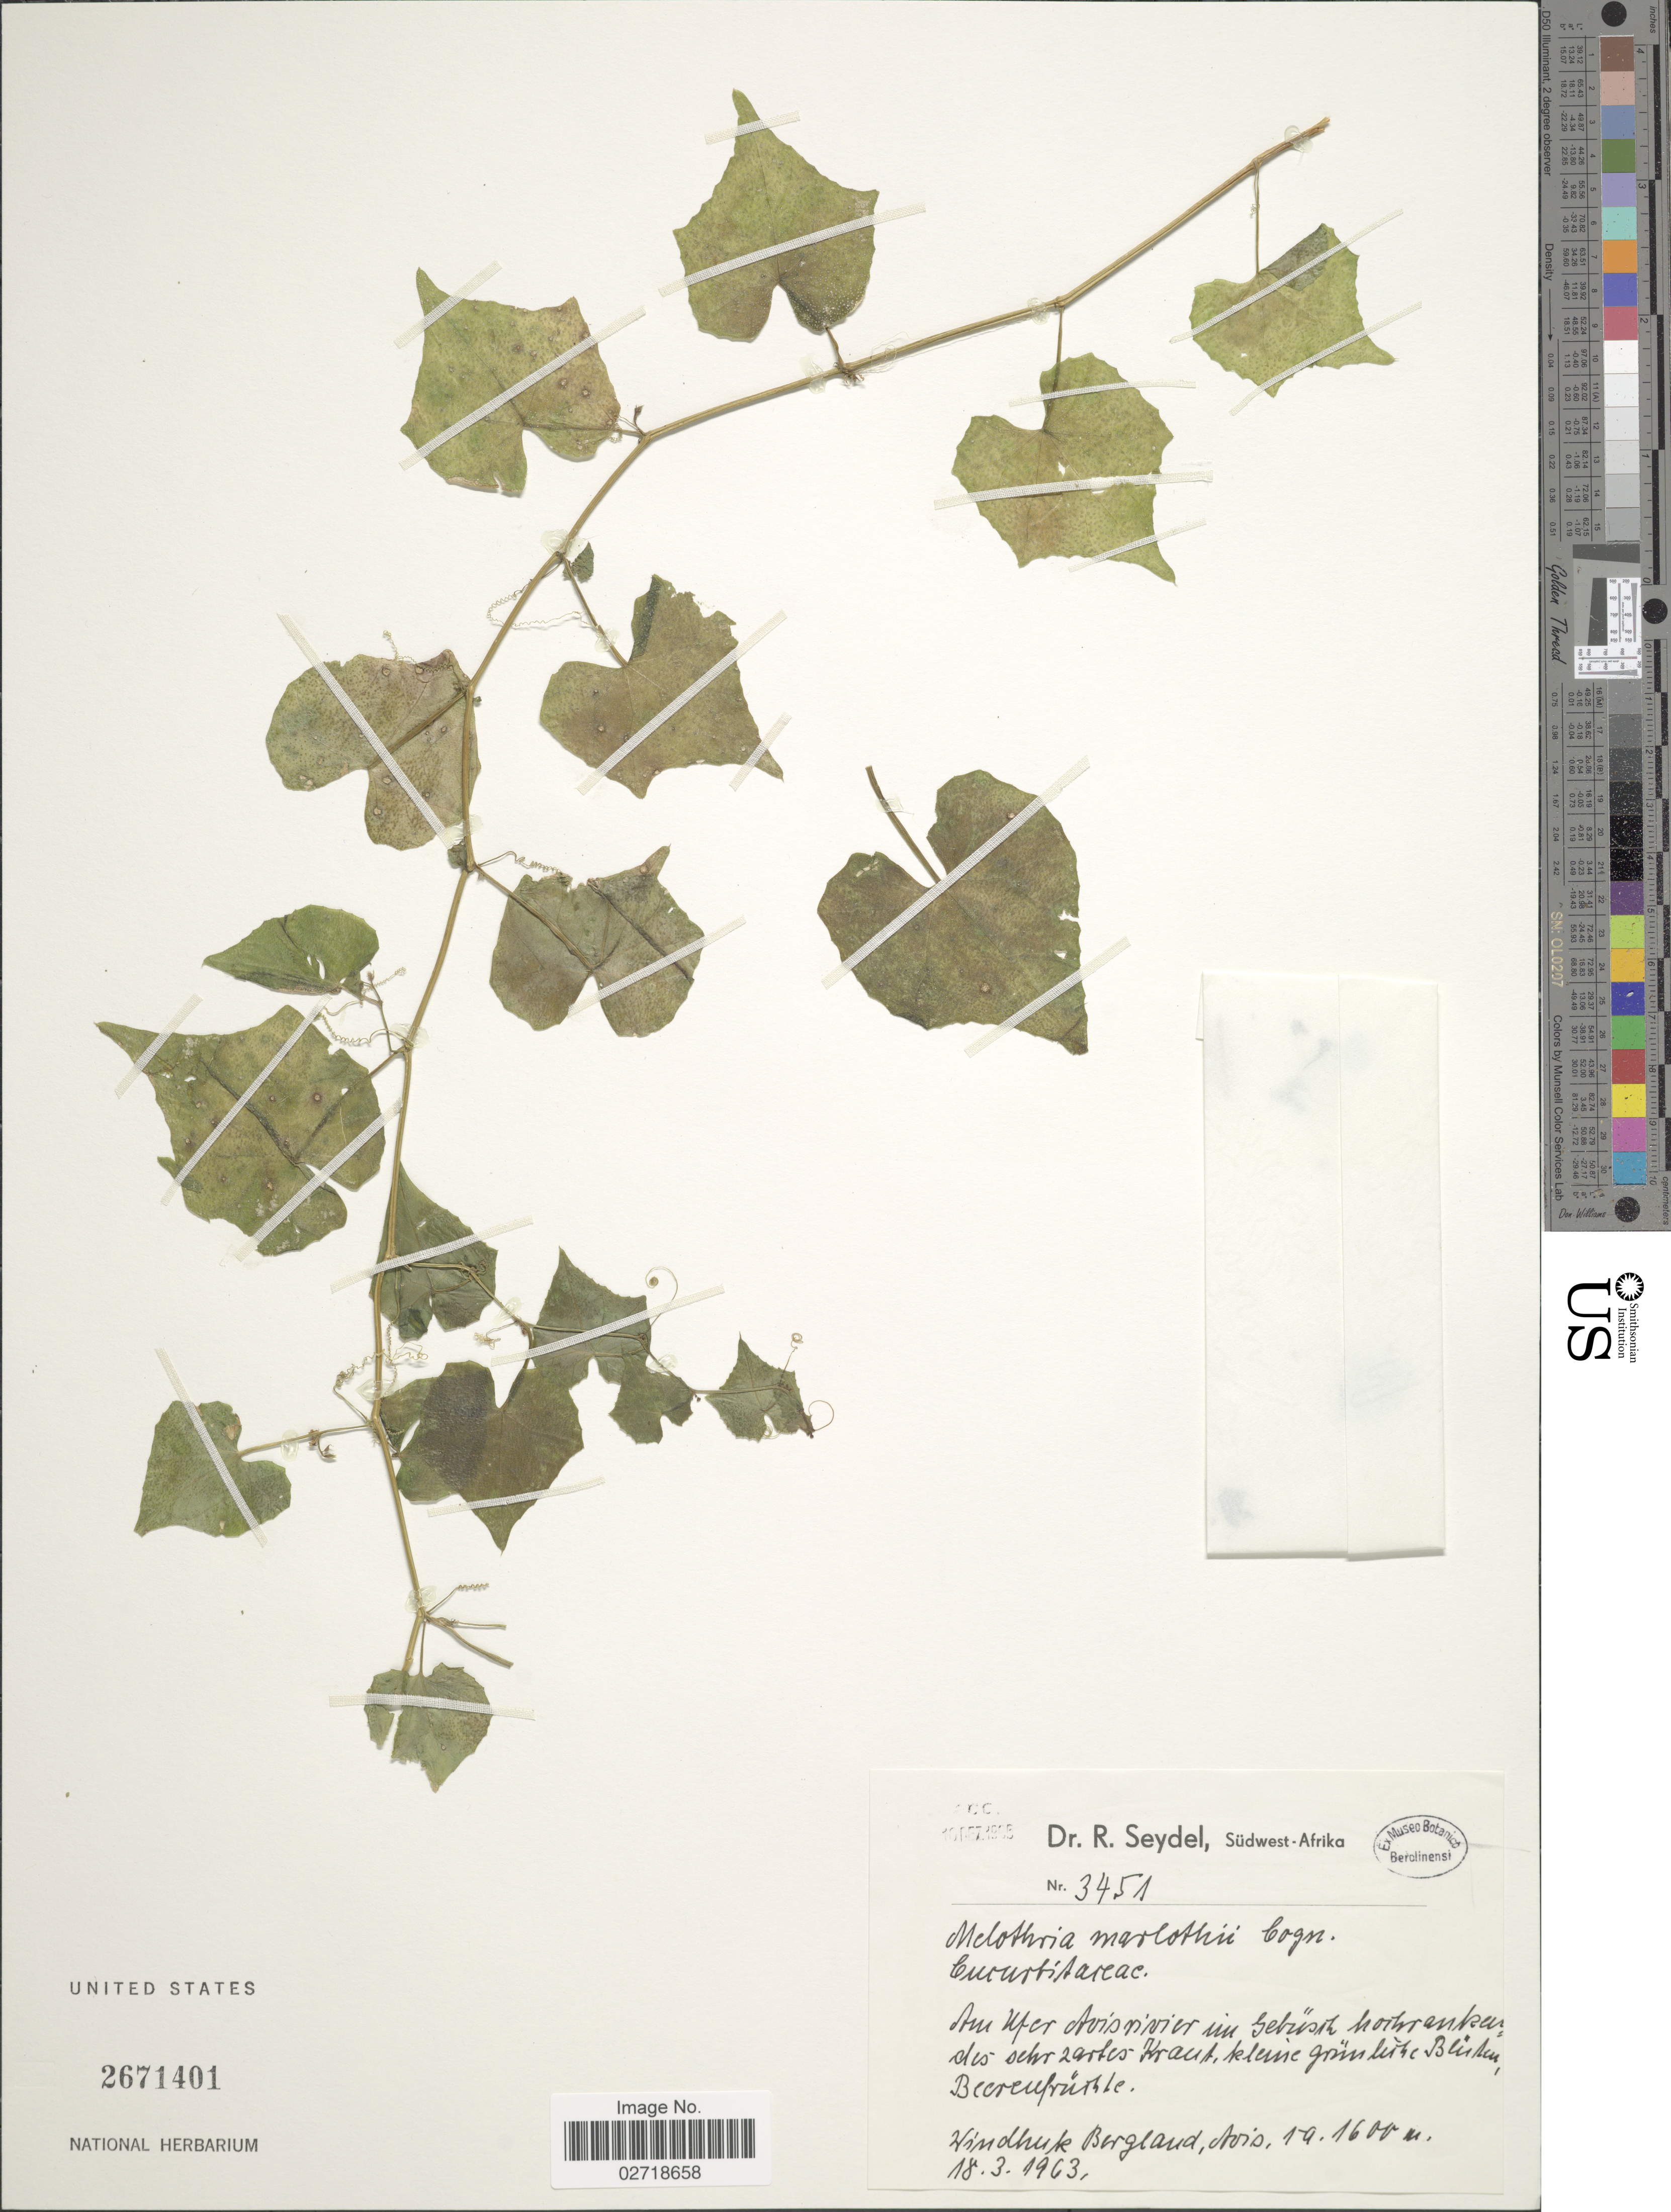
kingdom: Plantae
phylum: Tracheophyta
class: Magnoliopsida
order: Cucurbitales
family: Cucurbitaceae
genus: Zehneria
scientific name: Zehneria marlothii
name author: (Cogn.) R. Fern. & A. Fern.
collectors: R. Seydel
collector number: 3451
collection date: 1963-03-18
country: Namibia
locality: Sudwest-Afrika, Windhuk Bergland, Avis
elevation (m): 1600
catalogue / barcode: US 2671401